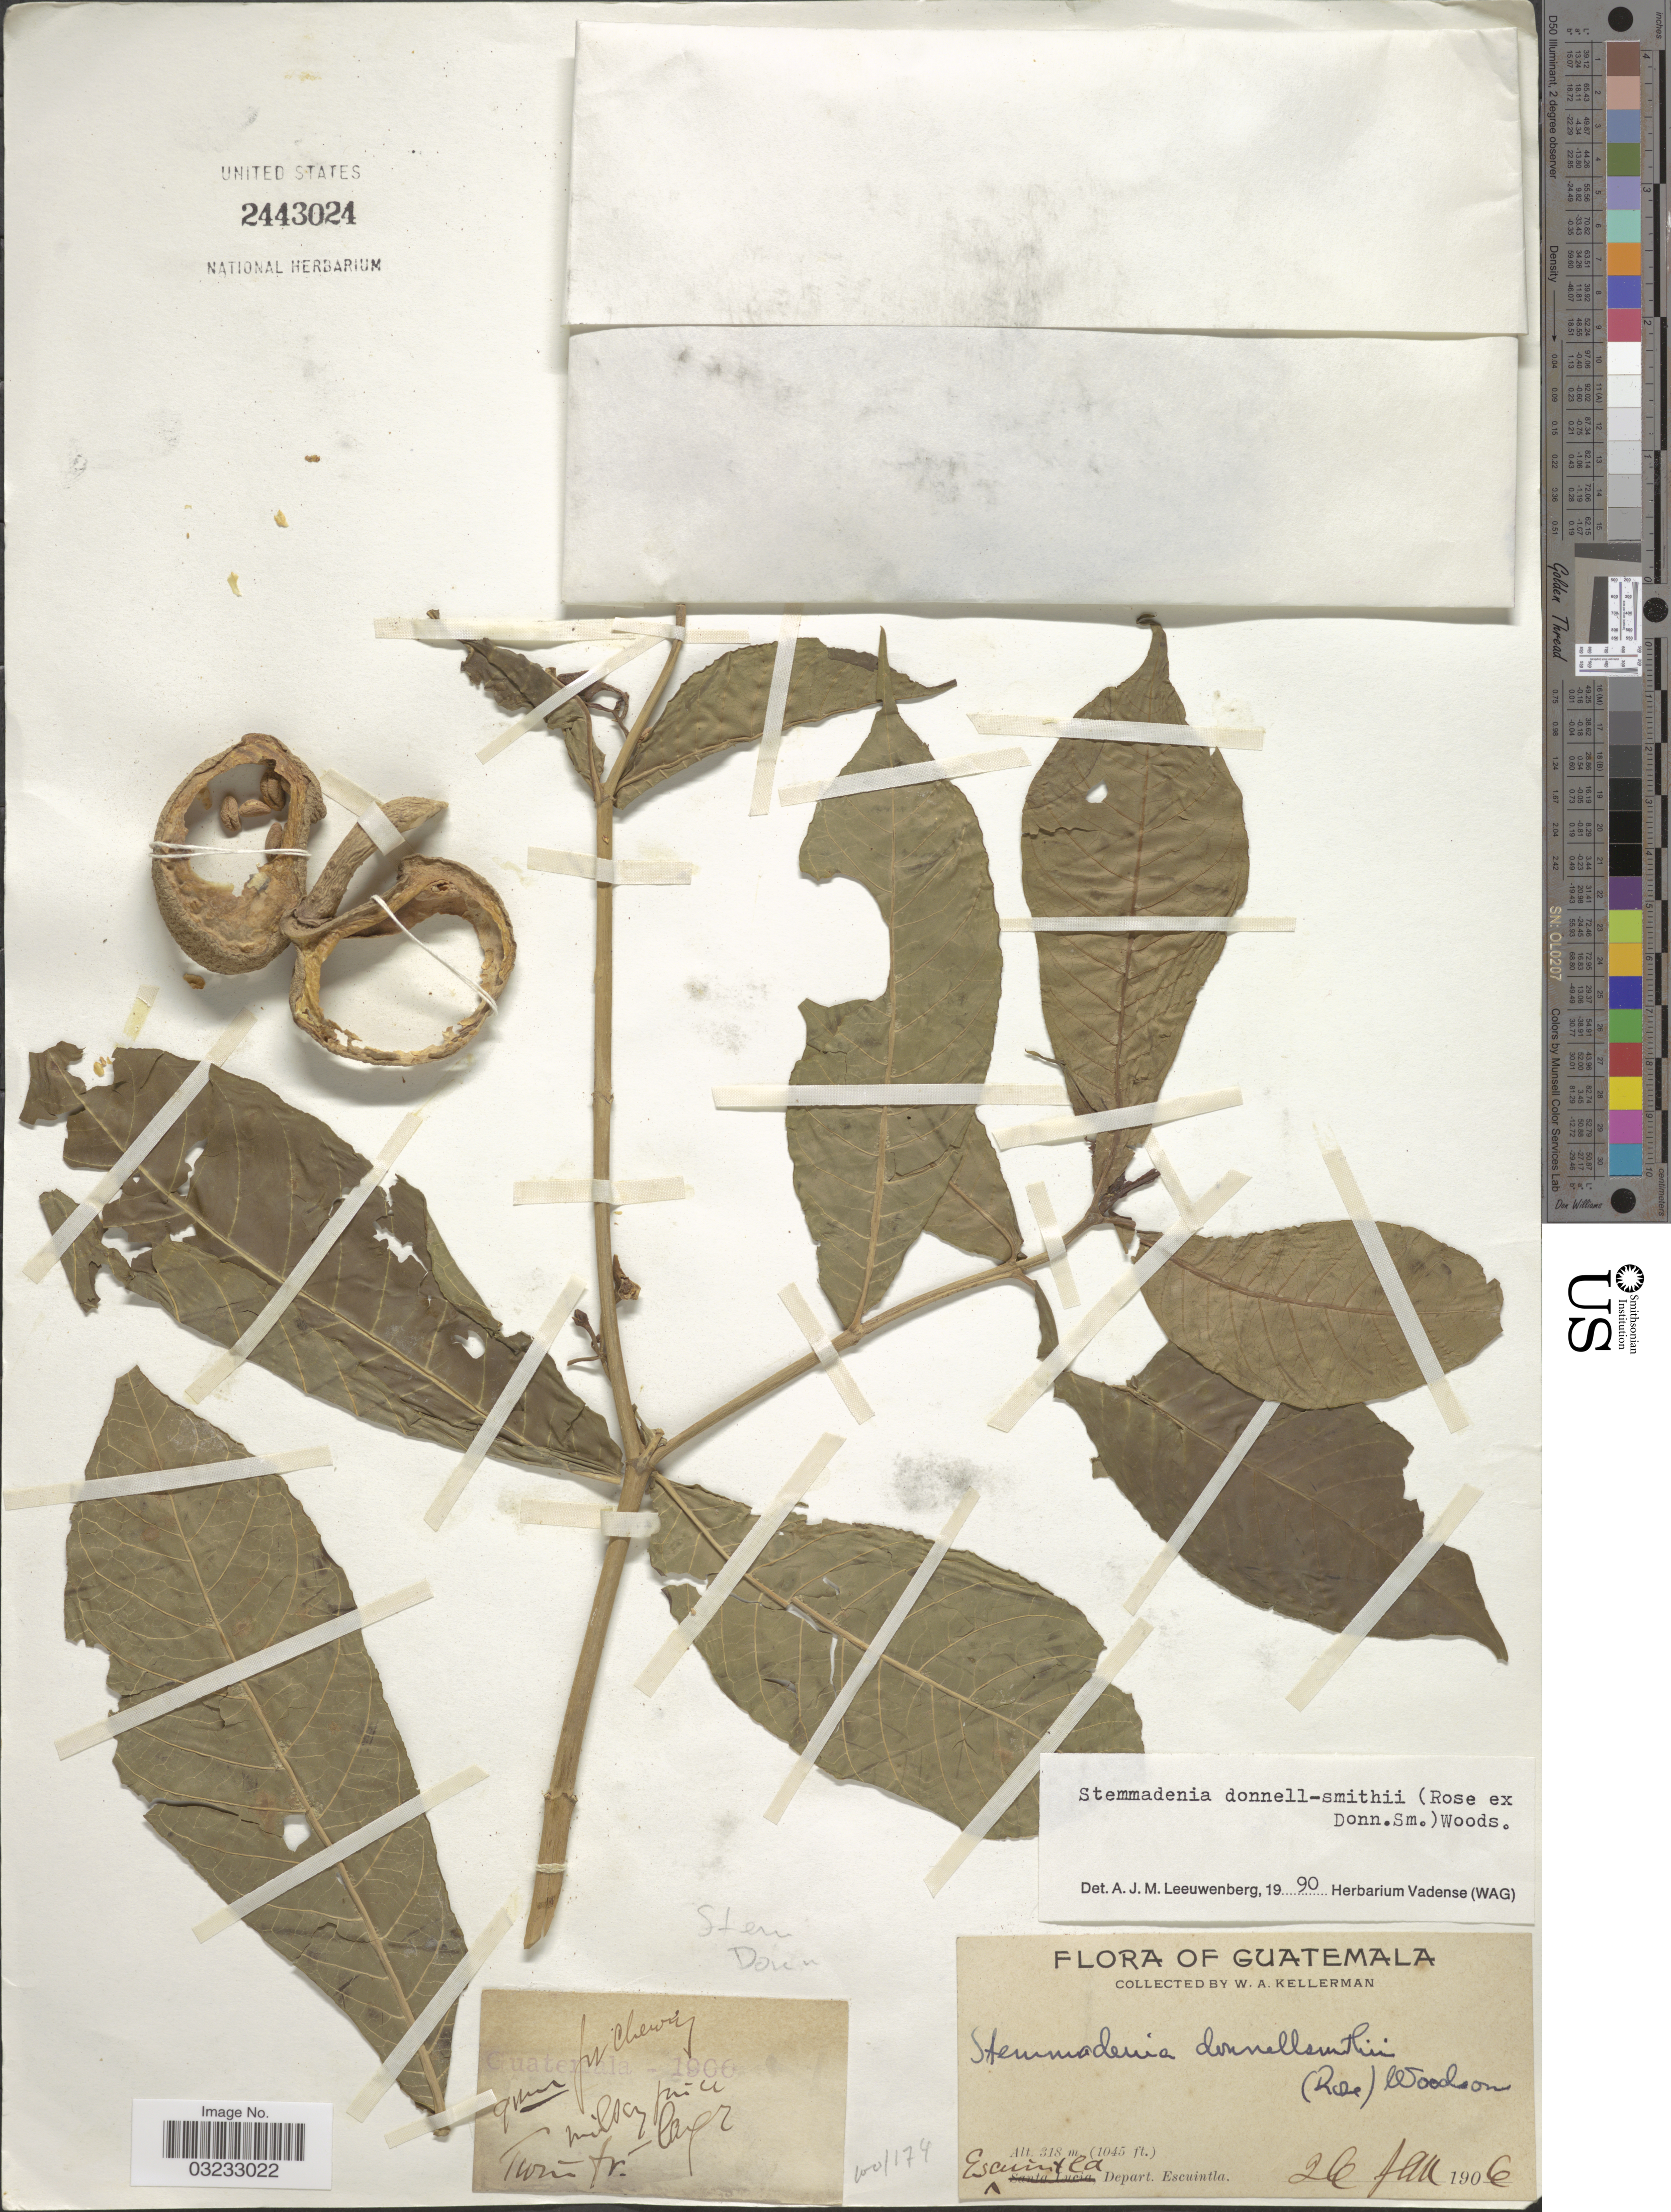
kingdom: Plantae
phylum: Tracheophyta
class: Magnoliopsida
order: Gentianales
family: Apocynaceae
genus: Stemmadenia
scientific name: Stemmadenia donnell-smithii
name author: (Rose ex Donn. Sm.) Woodson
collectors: W. Kellerman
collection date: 1906-01-26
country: Guatemala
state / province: Escuintla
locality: Escuintla, Depart. Escuintla.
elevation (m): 318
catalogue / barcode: US 2443024